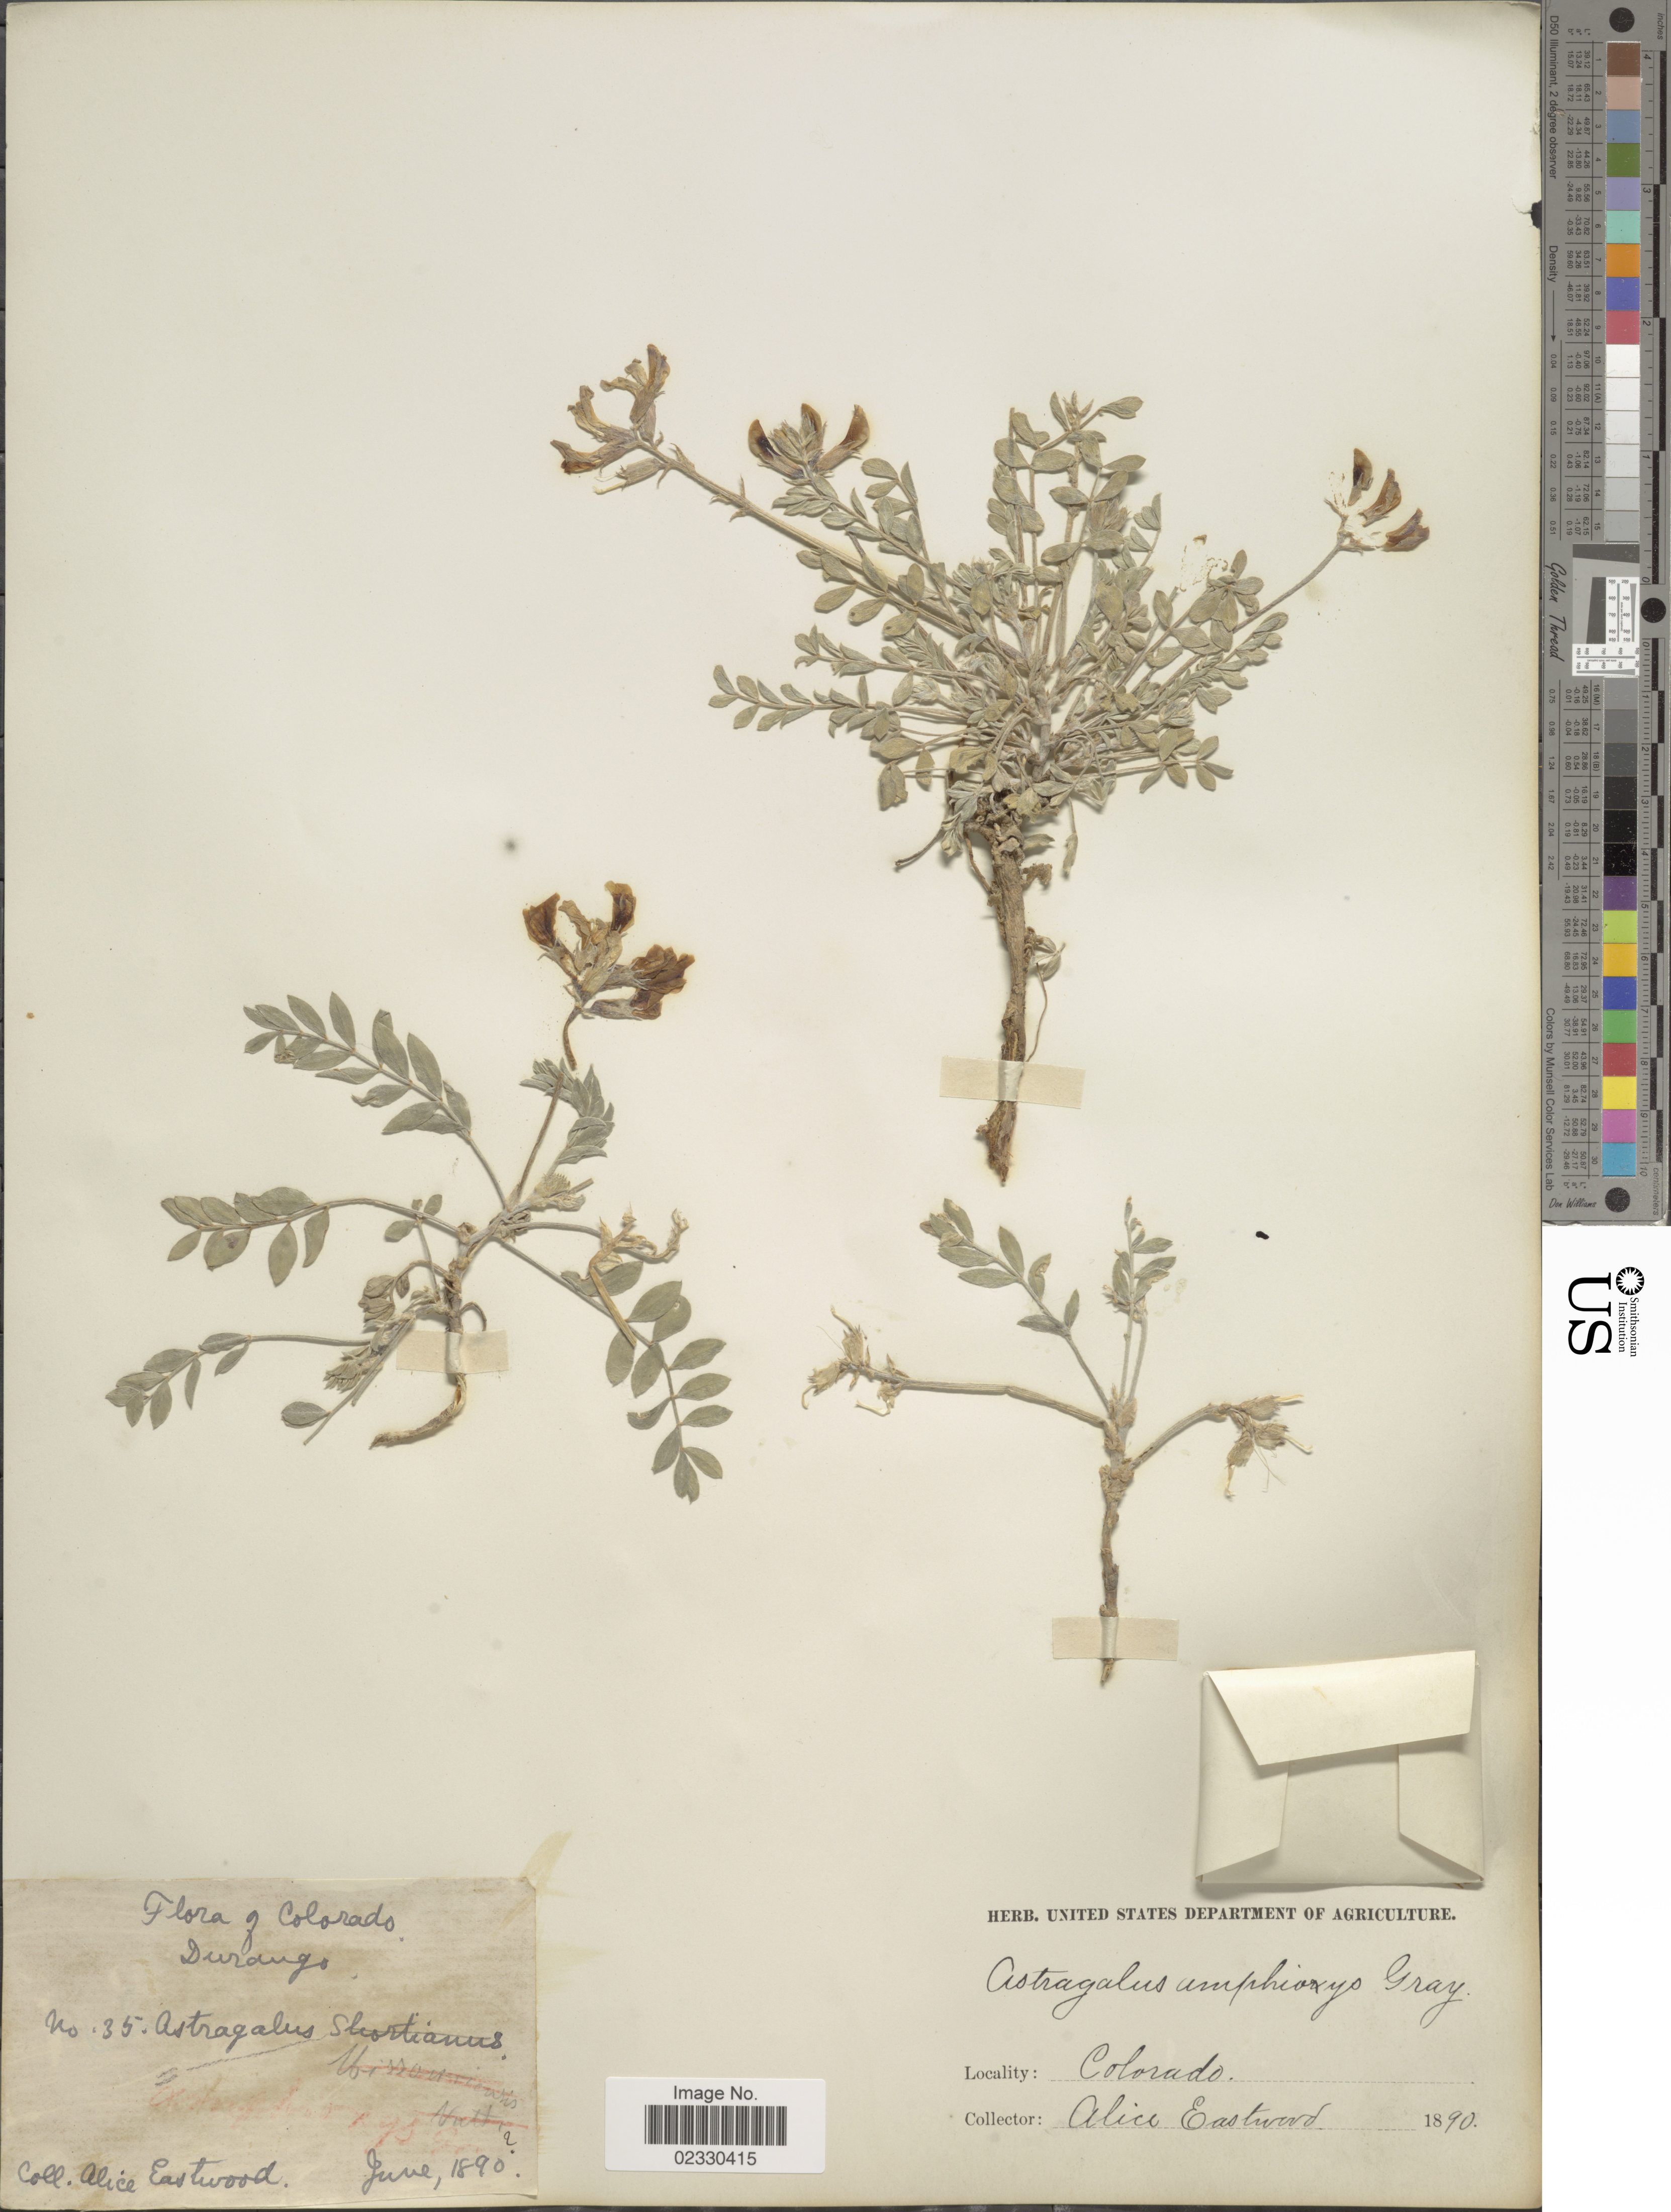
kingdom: Plantae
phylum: Tracheophyta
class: Magnoliopsida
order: Fabales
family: Fabaceae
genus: Astragalus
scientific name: Astragalus cyaneus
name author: A. Gray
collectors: A. Eastwood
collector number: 35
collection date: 1890-06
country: United States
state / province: Colorado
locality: Durago